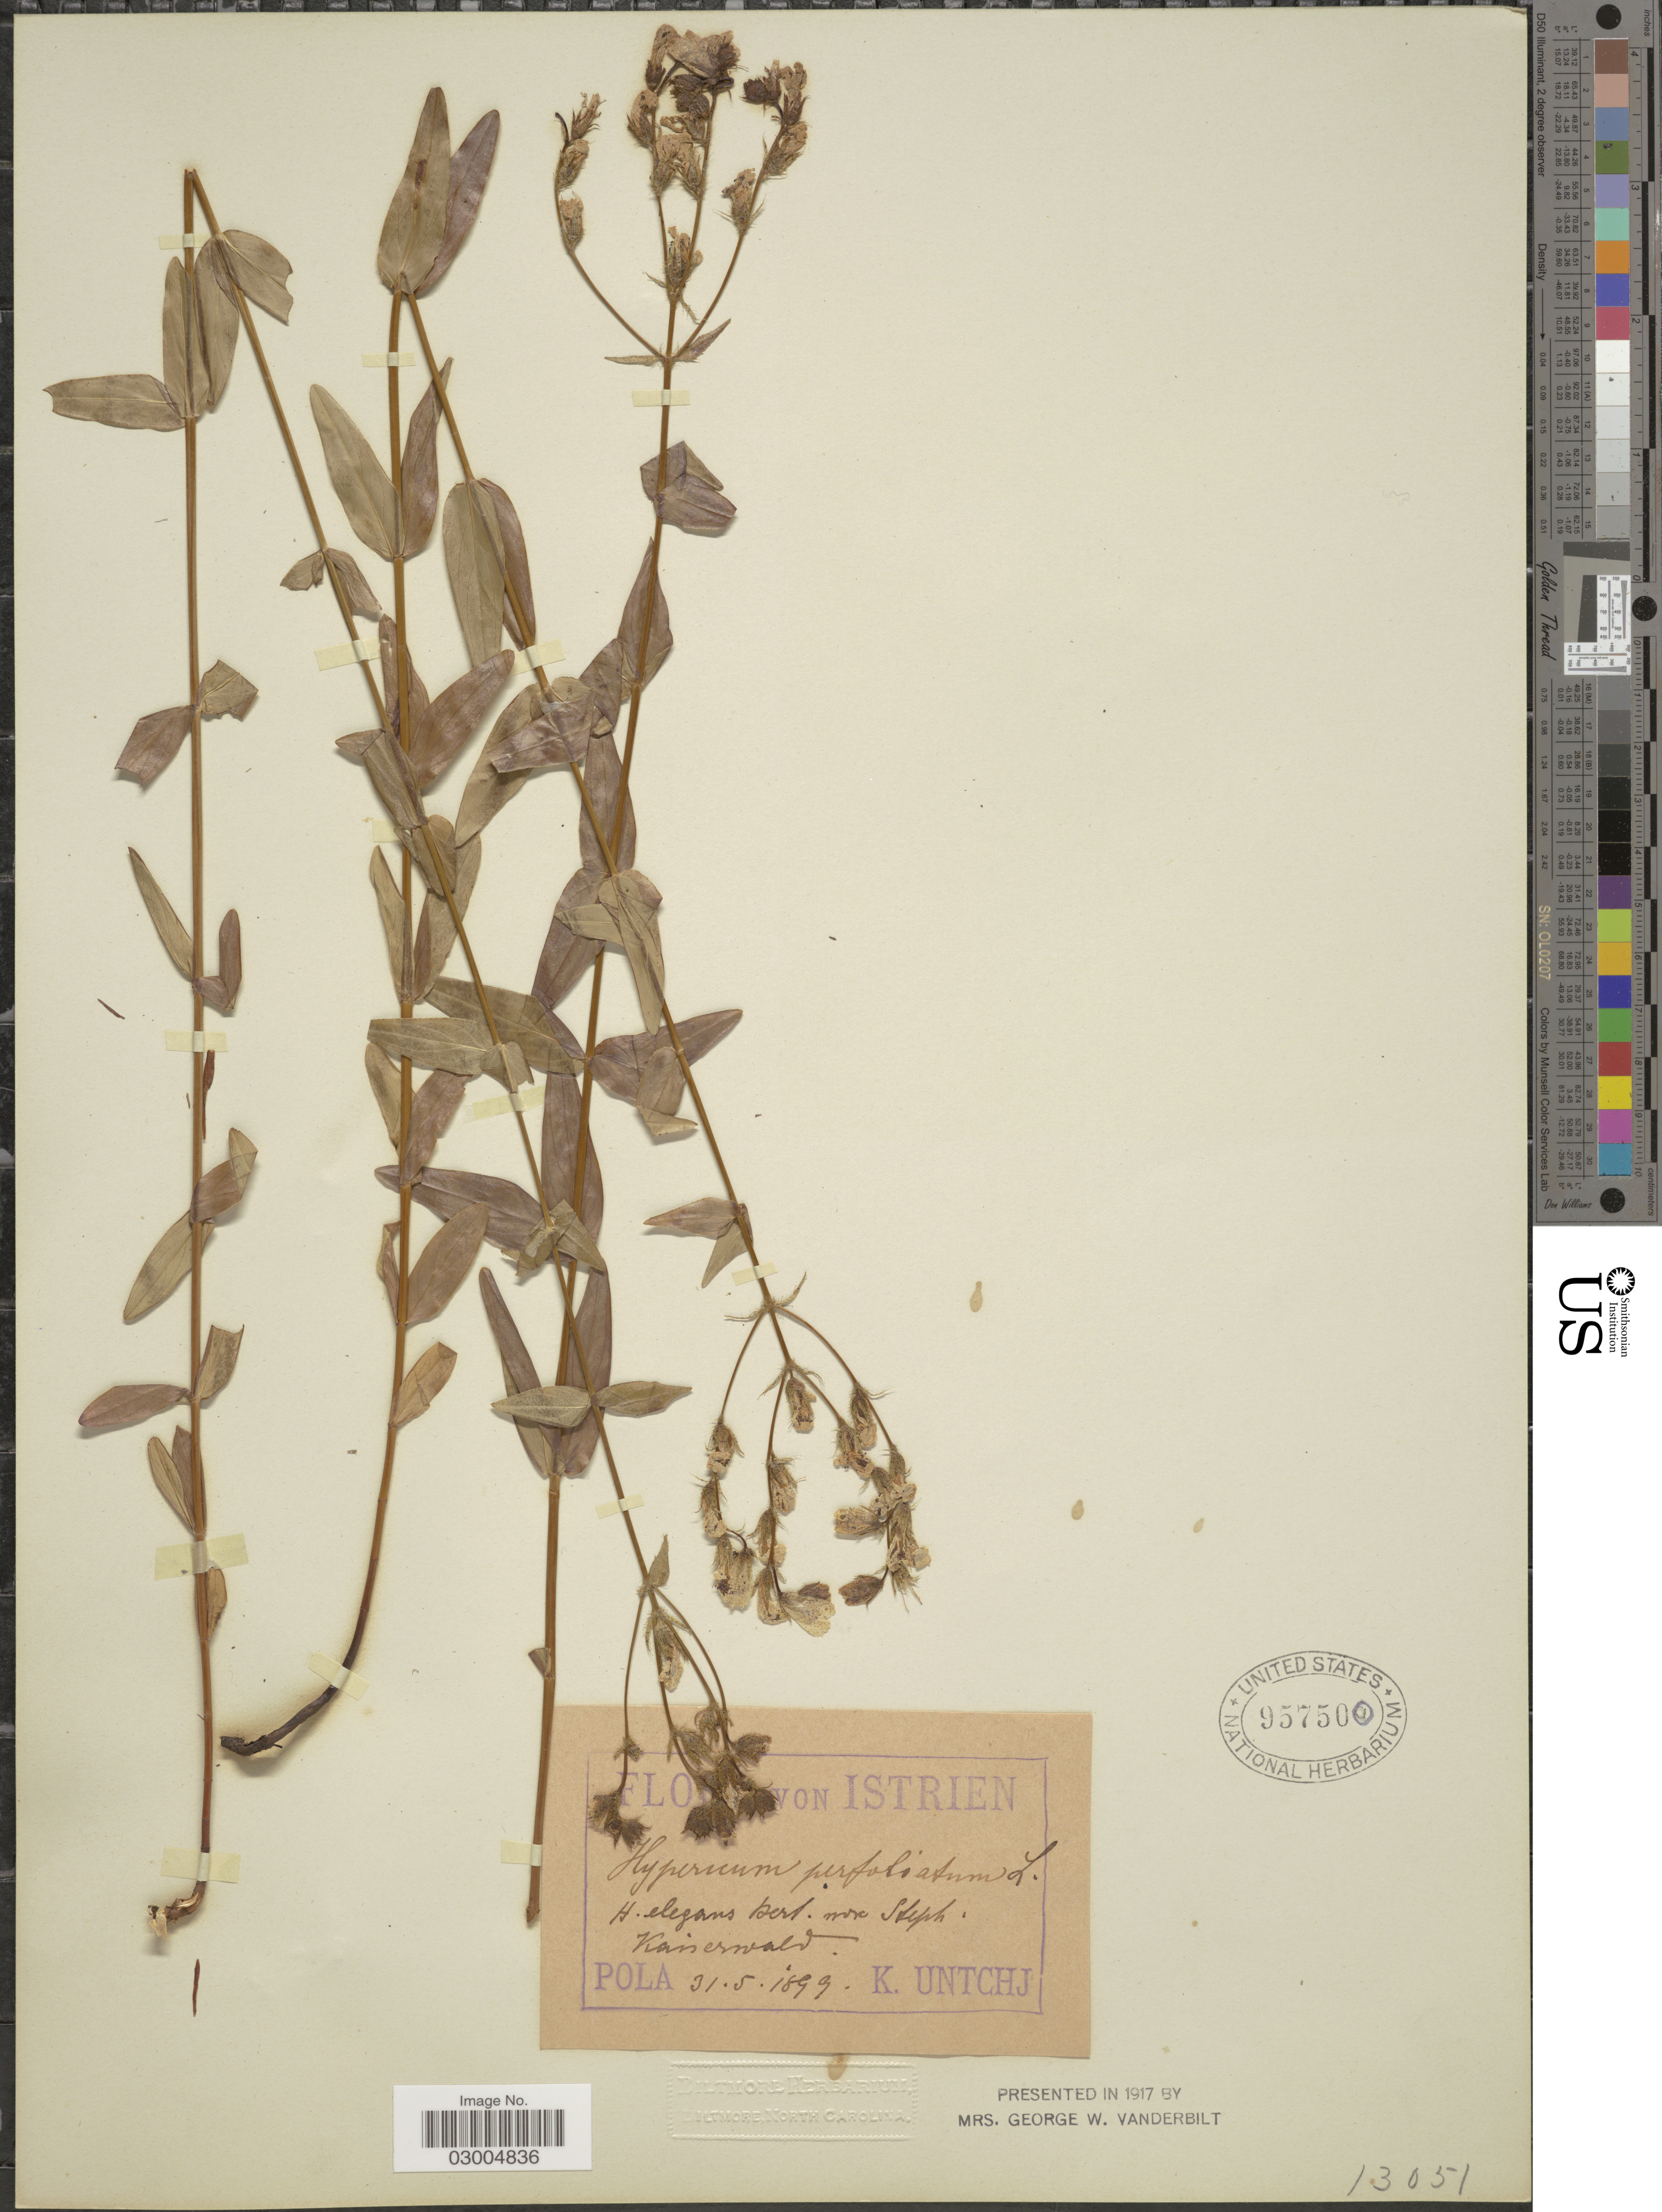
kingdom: Plantae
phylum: Tracheophyta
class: Magnoliopsida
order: Malpighiales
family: Hypericaceae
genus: Hypericum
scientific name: Hypericum perfoliatum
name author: L.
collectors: K. Untchj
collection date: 1899-05-31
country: Croatia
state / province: Istria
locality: Kaiserwald. Pola.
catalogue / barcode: US 957500